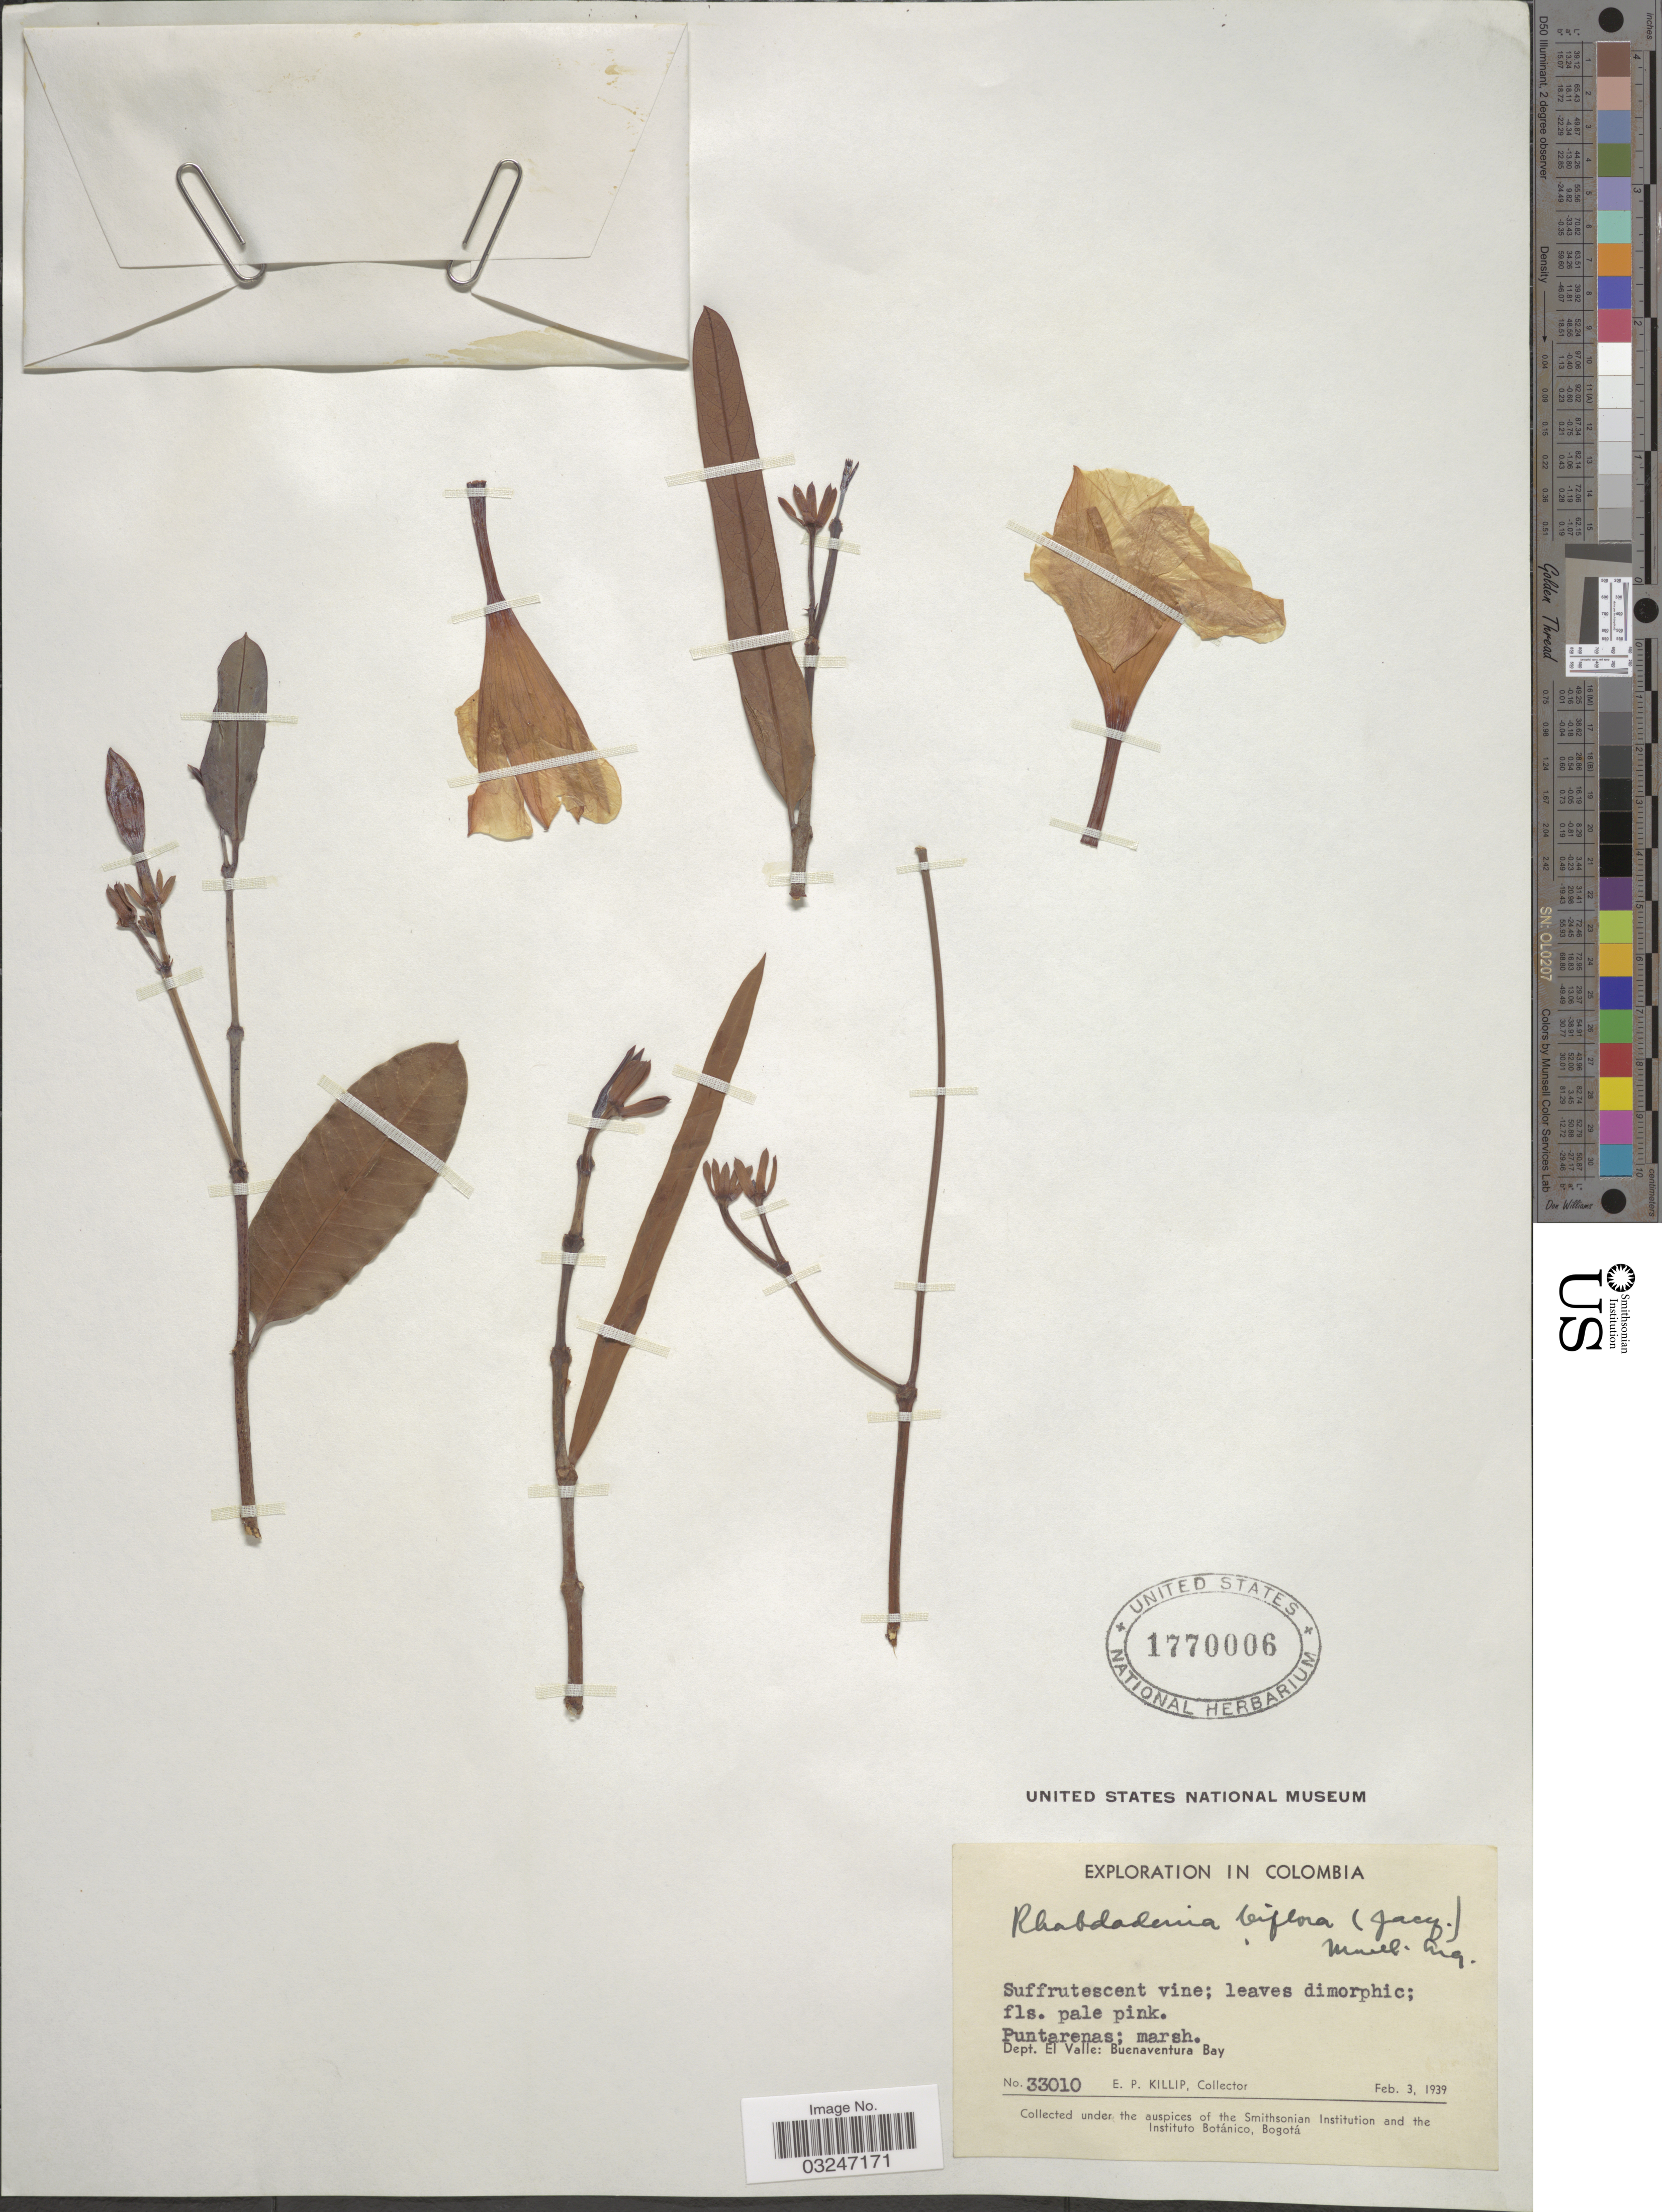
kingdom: Plantae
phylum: Tracheophyta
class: Magnoliopsida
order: Gentianales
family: Apocynaceae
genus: Rhabdadenia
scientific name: Rhabdadenia biflora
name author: (Jacq.) Müll. Arg.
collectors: E. P. Killip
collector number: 33010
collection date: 1939-02-03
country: Colombia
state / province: Valle del Cauca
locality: Puntarenas; marsh. Dept. El Valle: Buenaventura Bay.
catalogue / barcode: US 1770006